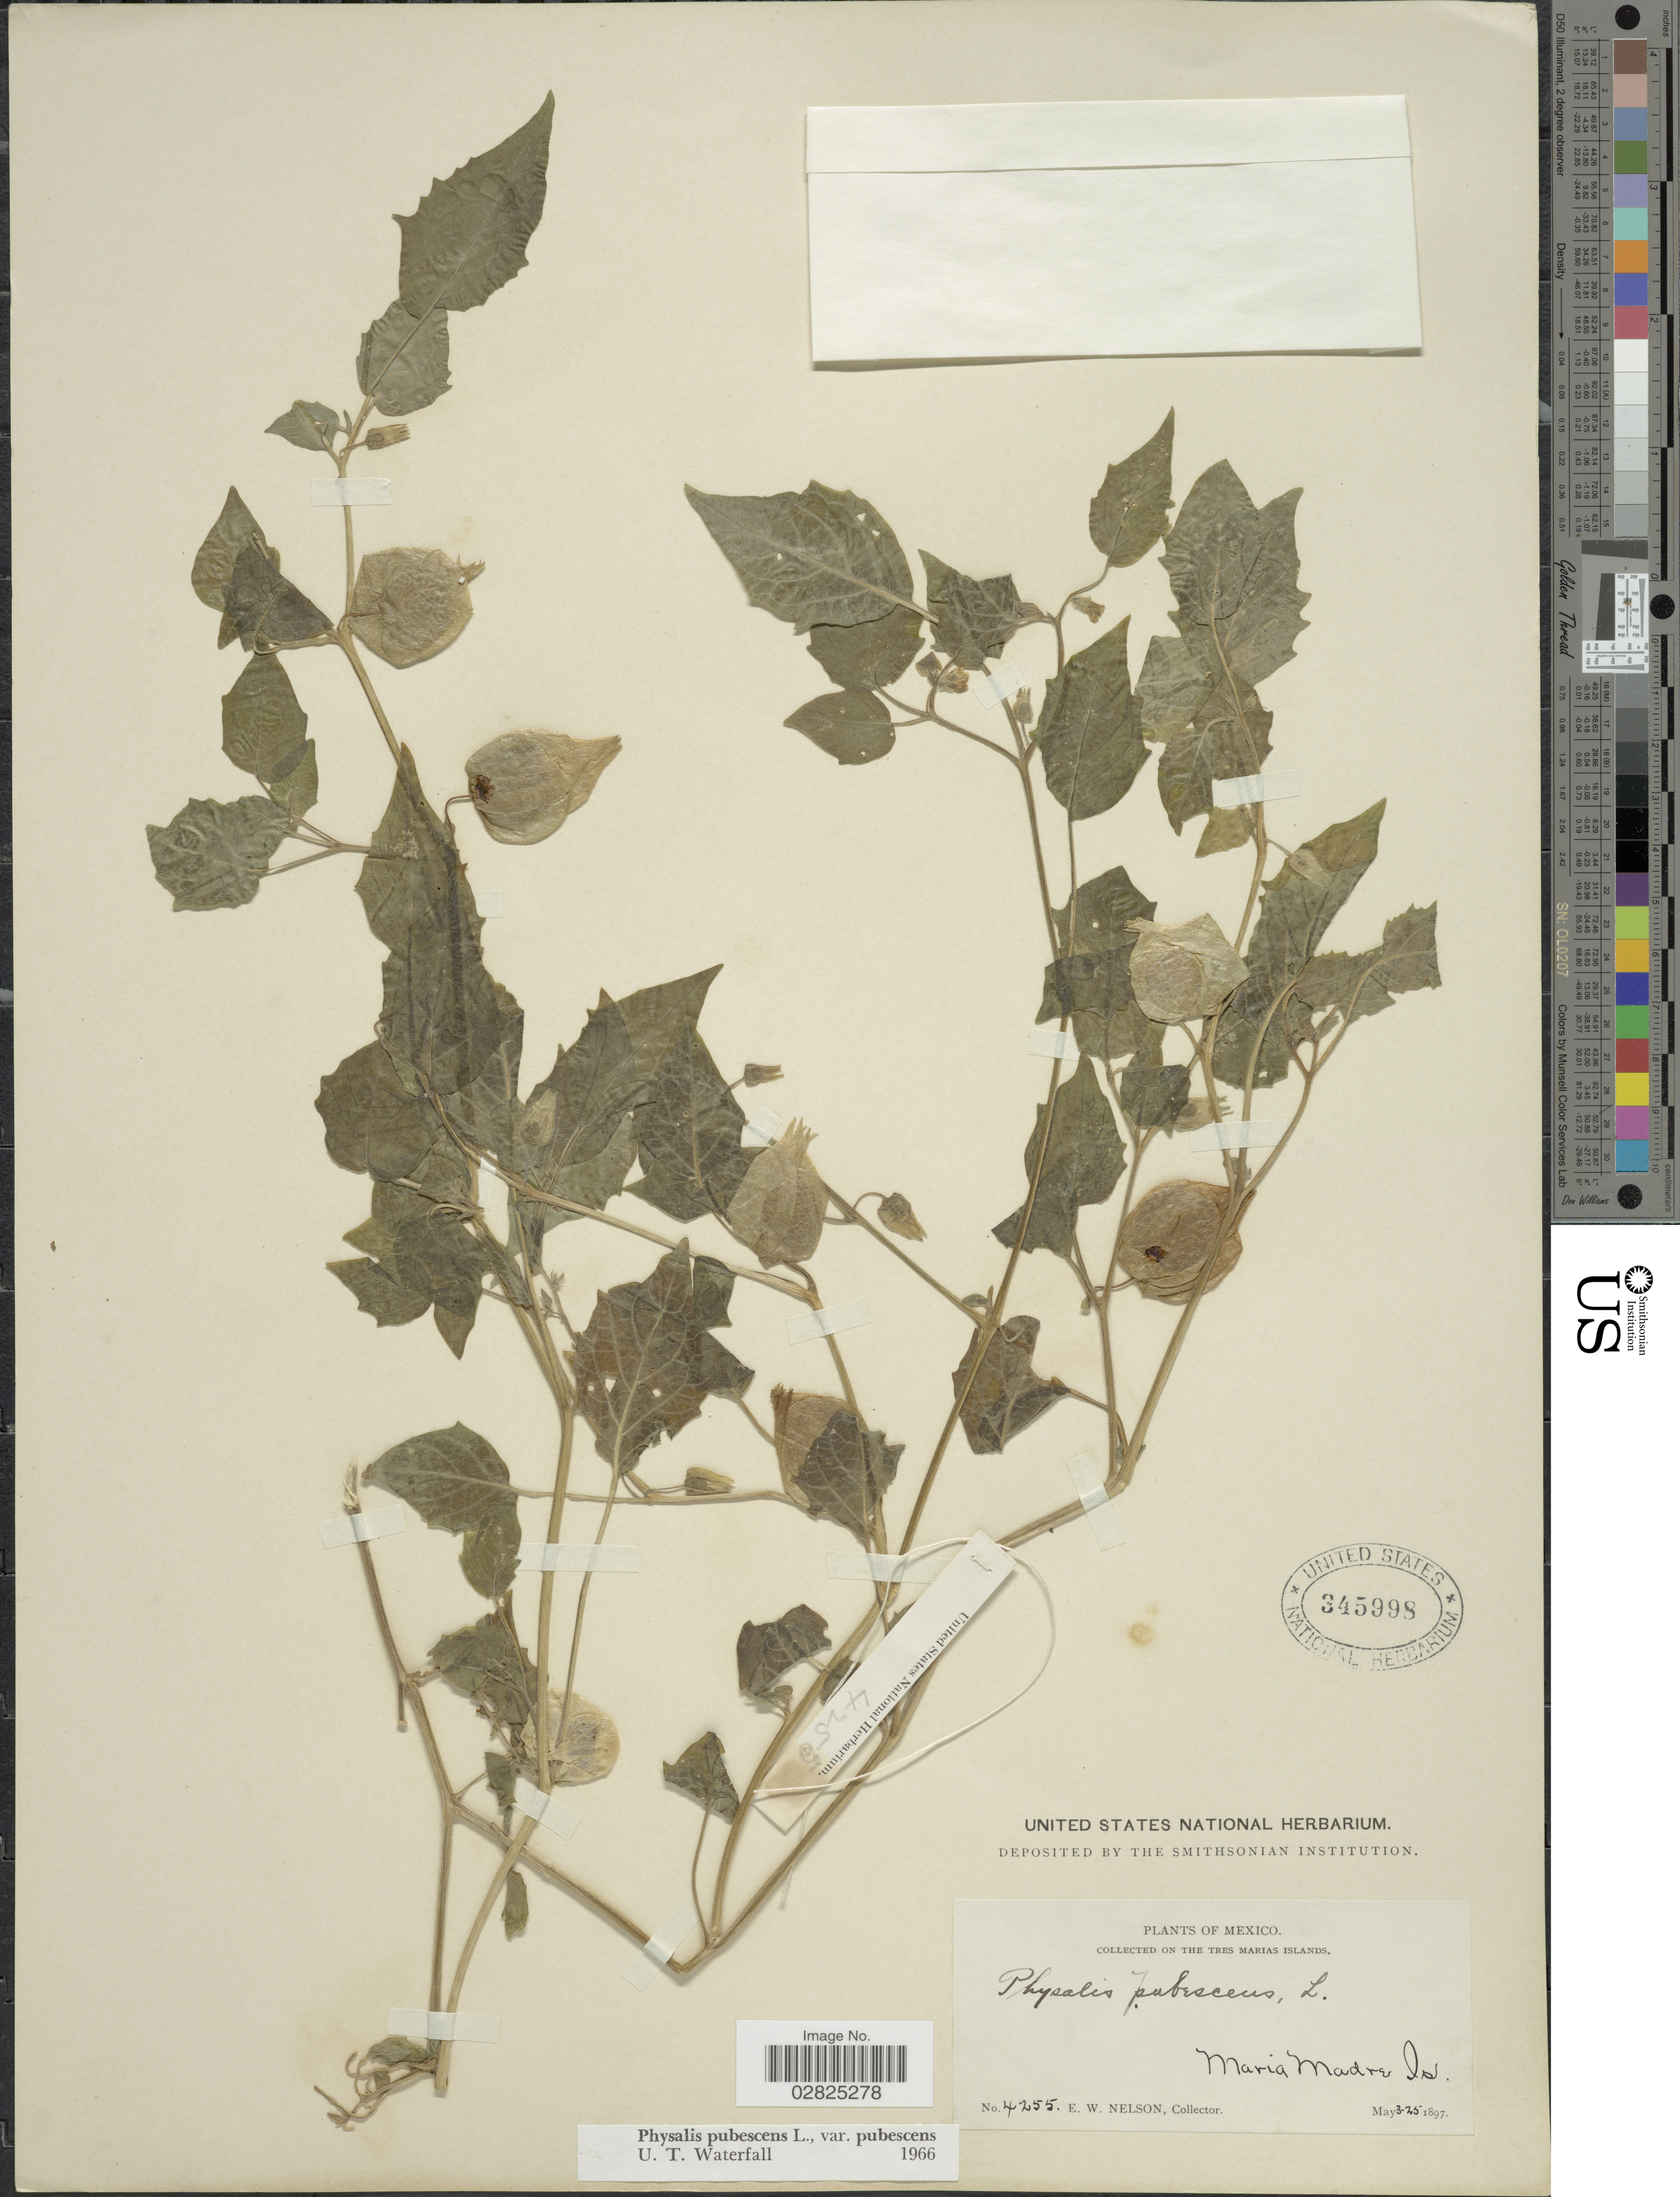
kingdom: Plantae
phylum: Tracheophyta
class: Magnoliopsida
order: Solanales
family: Solanaceae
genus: Physalis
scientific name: Physalis pubescens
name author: L.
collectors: E. W. Nelson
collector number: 4255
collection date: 1897-05-03/1897-05-25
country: Mexico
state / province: Nayarit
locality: The Tres Marias Islands, Maria Madre Is.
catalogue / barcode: US 345998